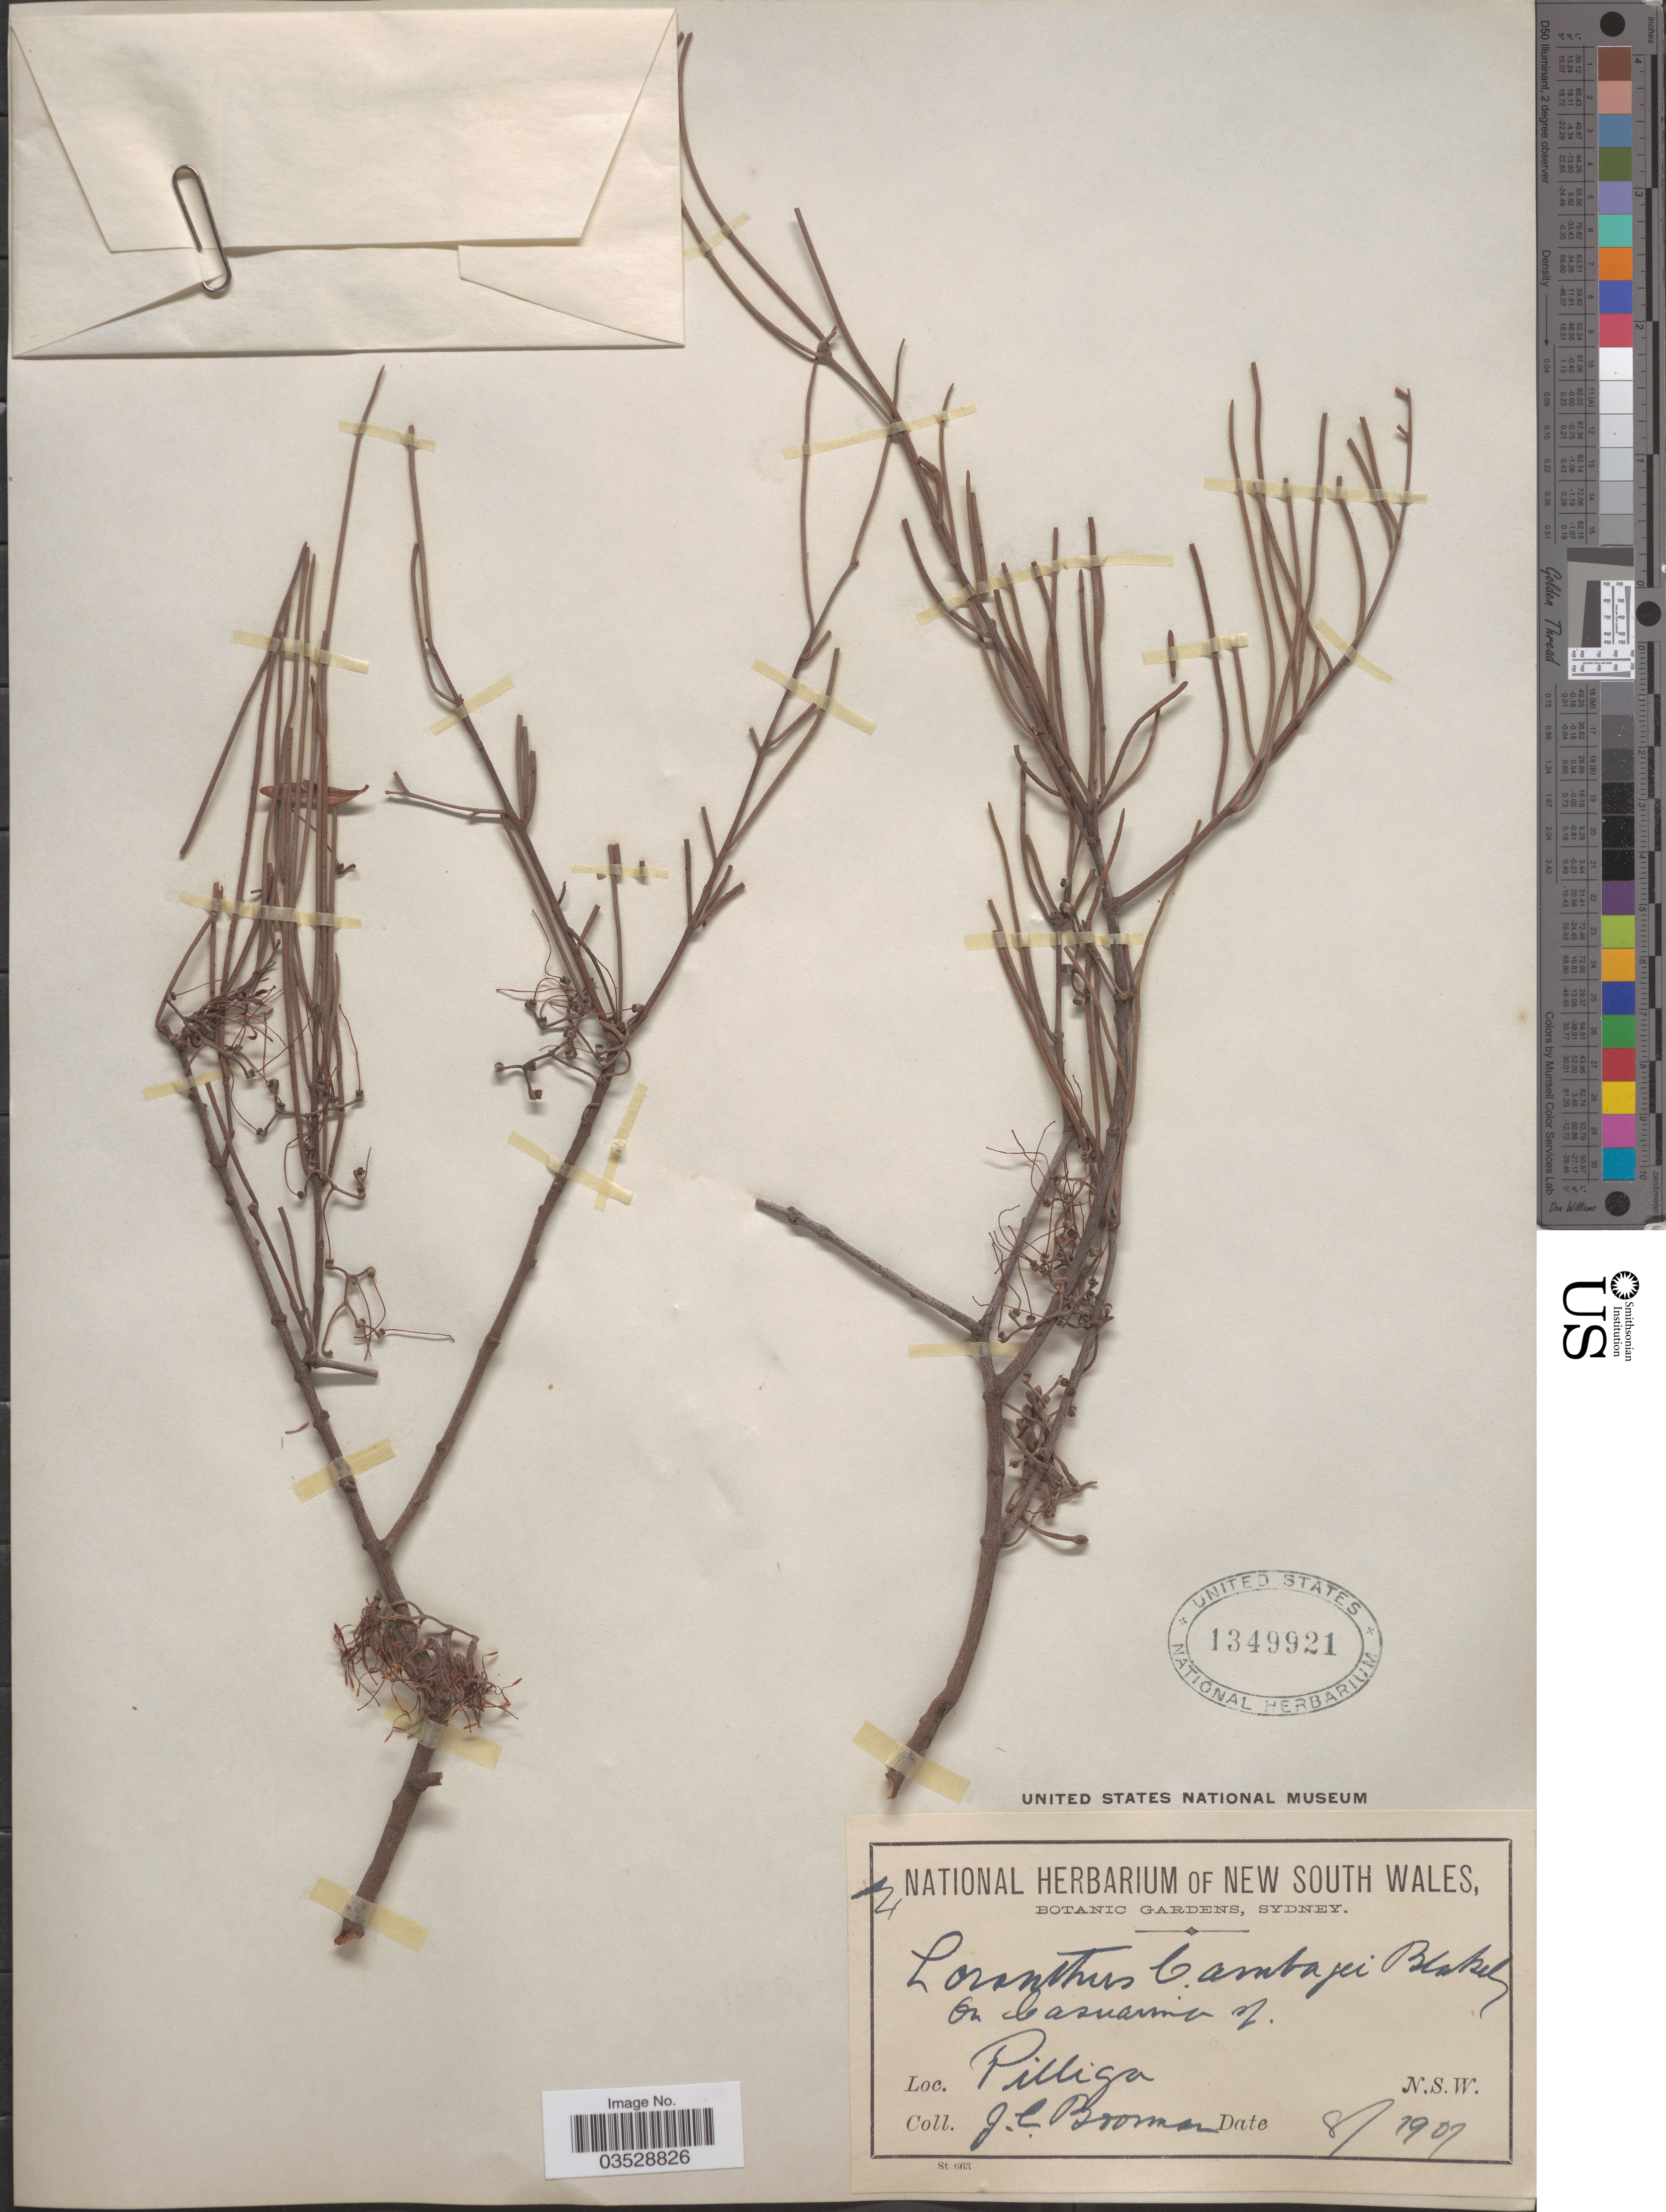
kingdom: Plantae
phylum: Tracheophyta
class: Magnoliopsida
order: Santalales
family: Loranthaceae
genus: Amyema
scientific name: Amyema cambagei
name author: Danser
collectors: J. Boorman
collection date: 1907-08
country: Australia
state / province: New South Wales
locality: Pilliga.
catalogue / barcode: US 1349921